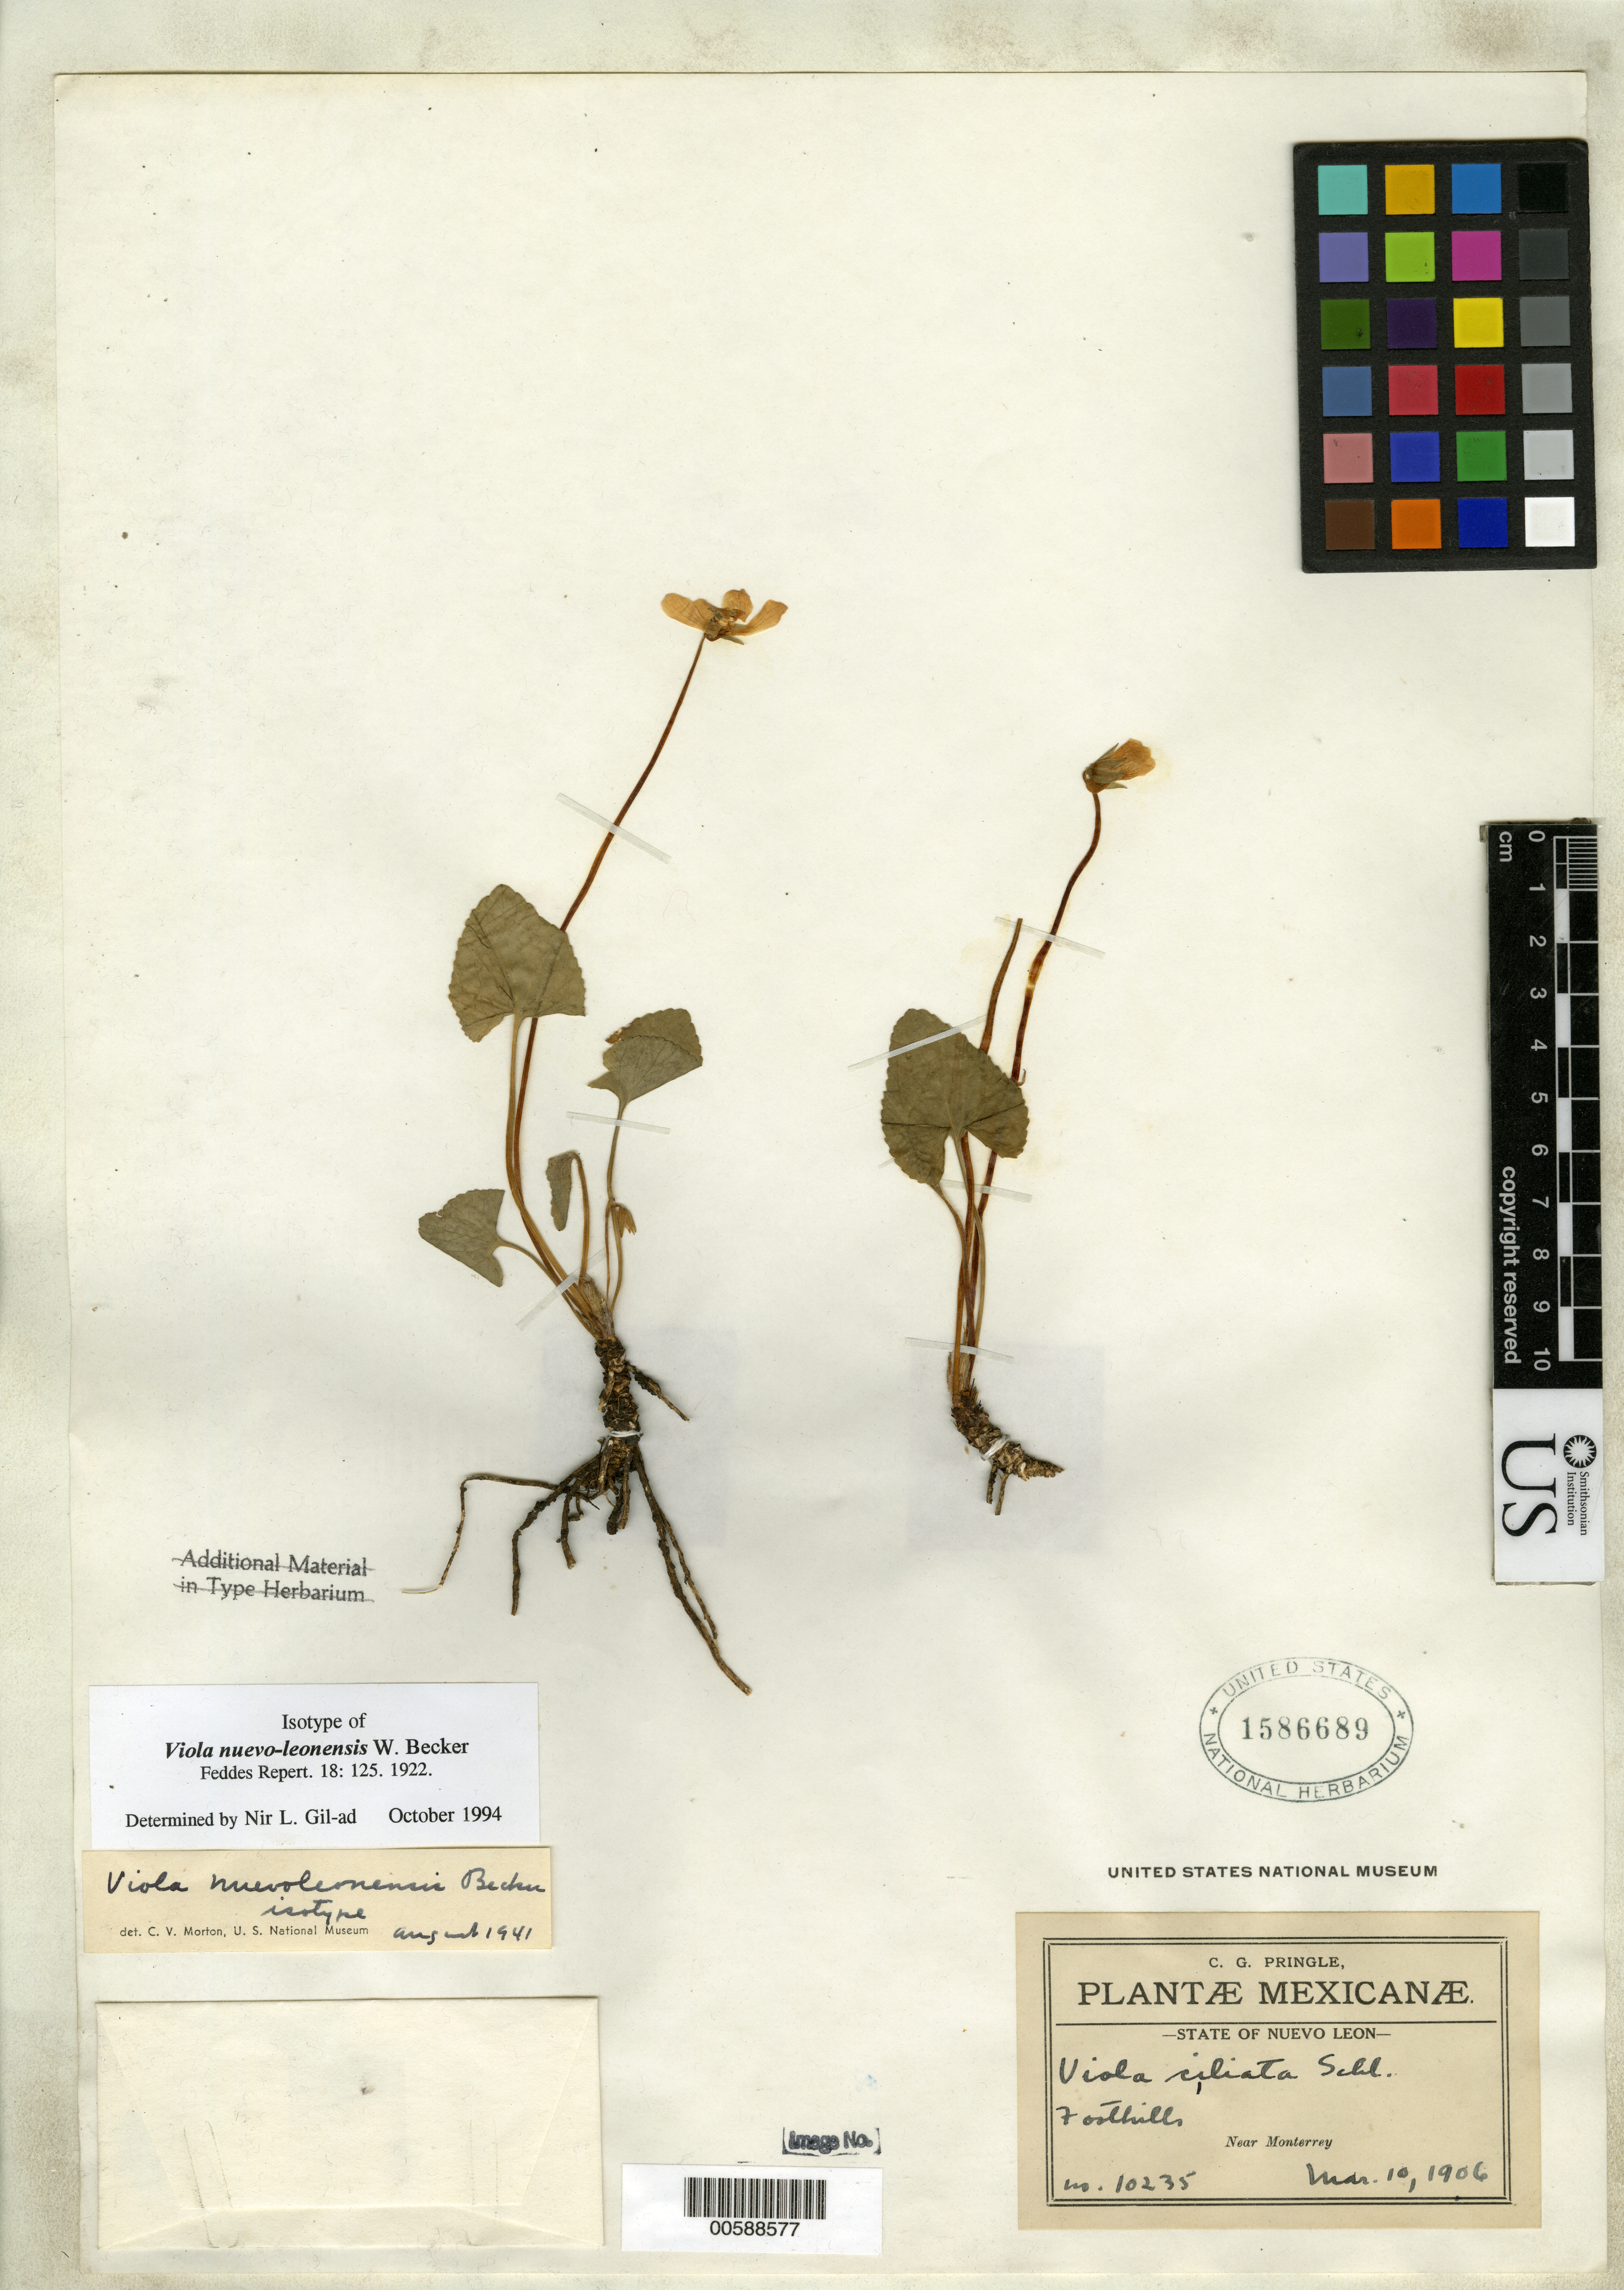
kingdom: Plantae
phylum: Tracheophyta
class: Magnoliopsida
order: Malpighiales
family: Violaceae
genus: Viola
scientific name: Viola nuevo-leonensis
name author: W. Becker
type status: Isotype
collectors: C. G. Pringle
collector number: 10235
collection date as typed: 10 Mar 1906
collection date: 1906-03-10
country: Mexico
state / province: Nuevo León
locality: Near Monterrey.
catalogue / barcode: US 1586689